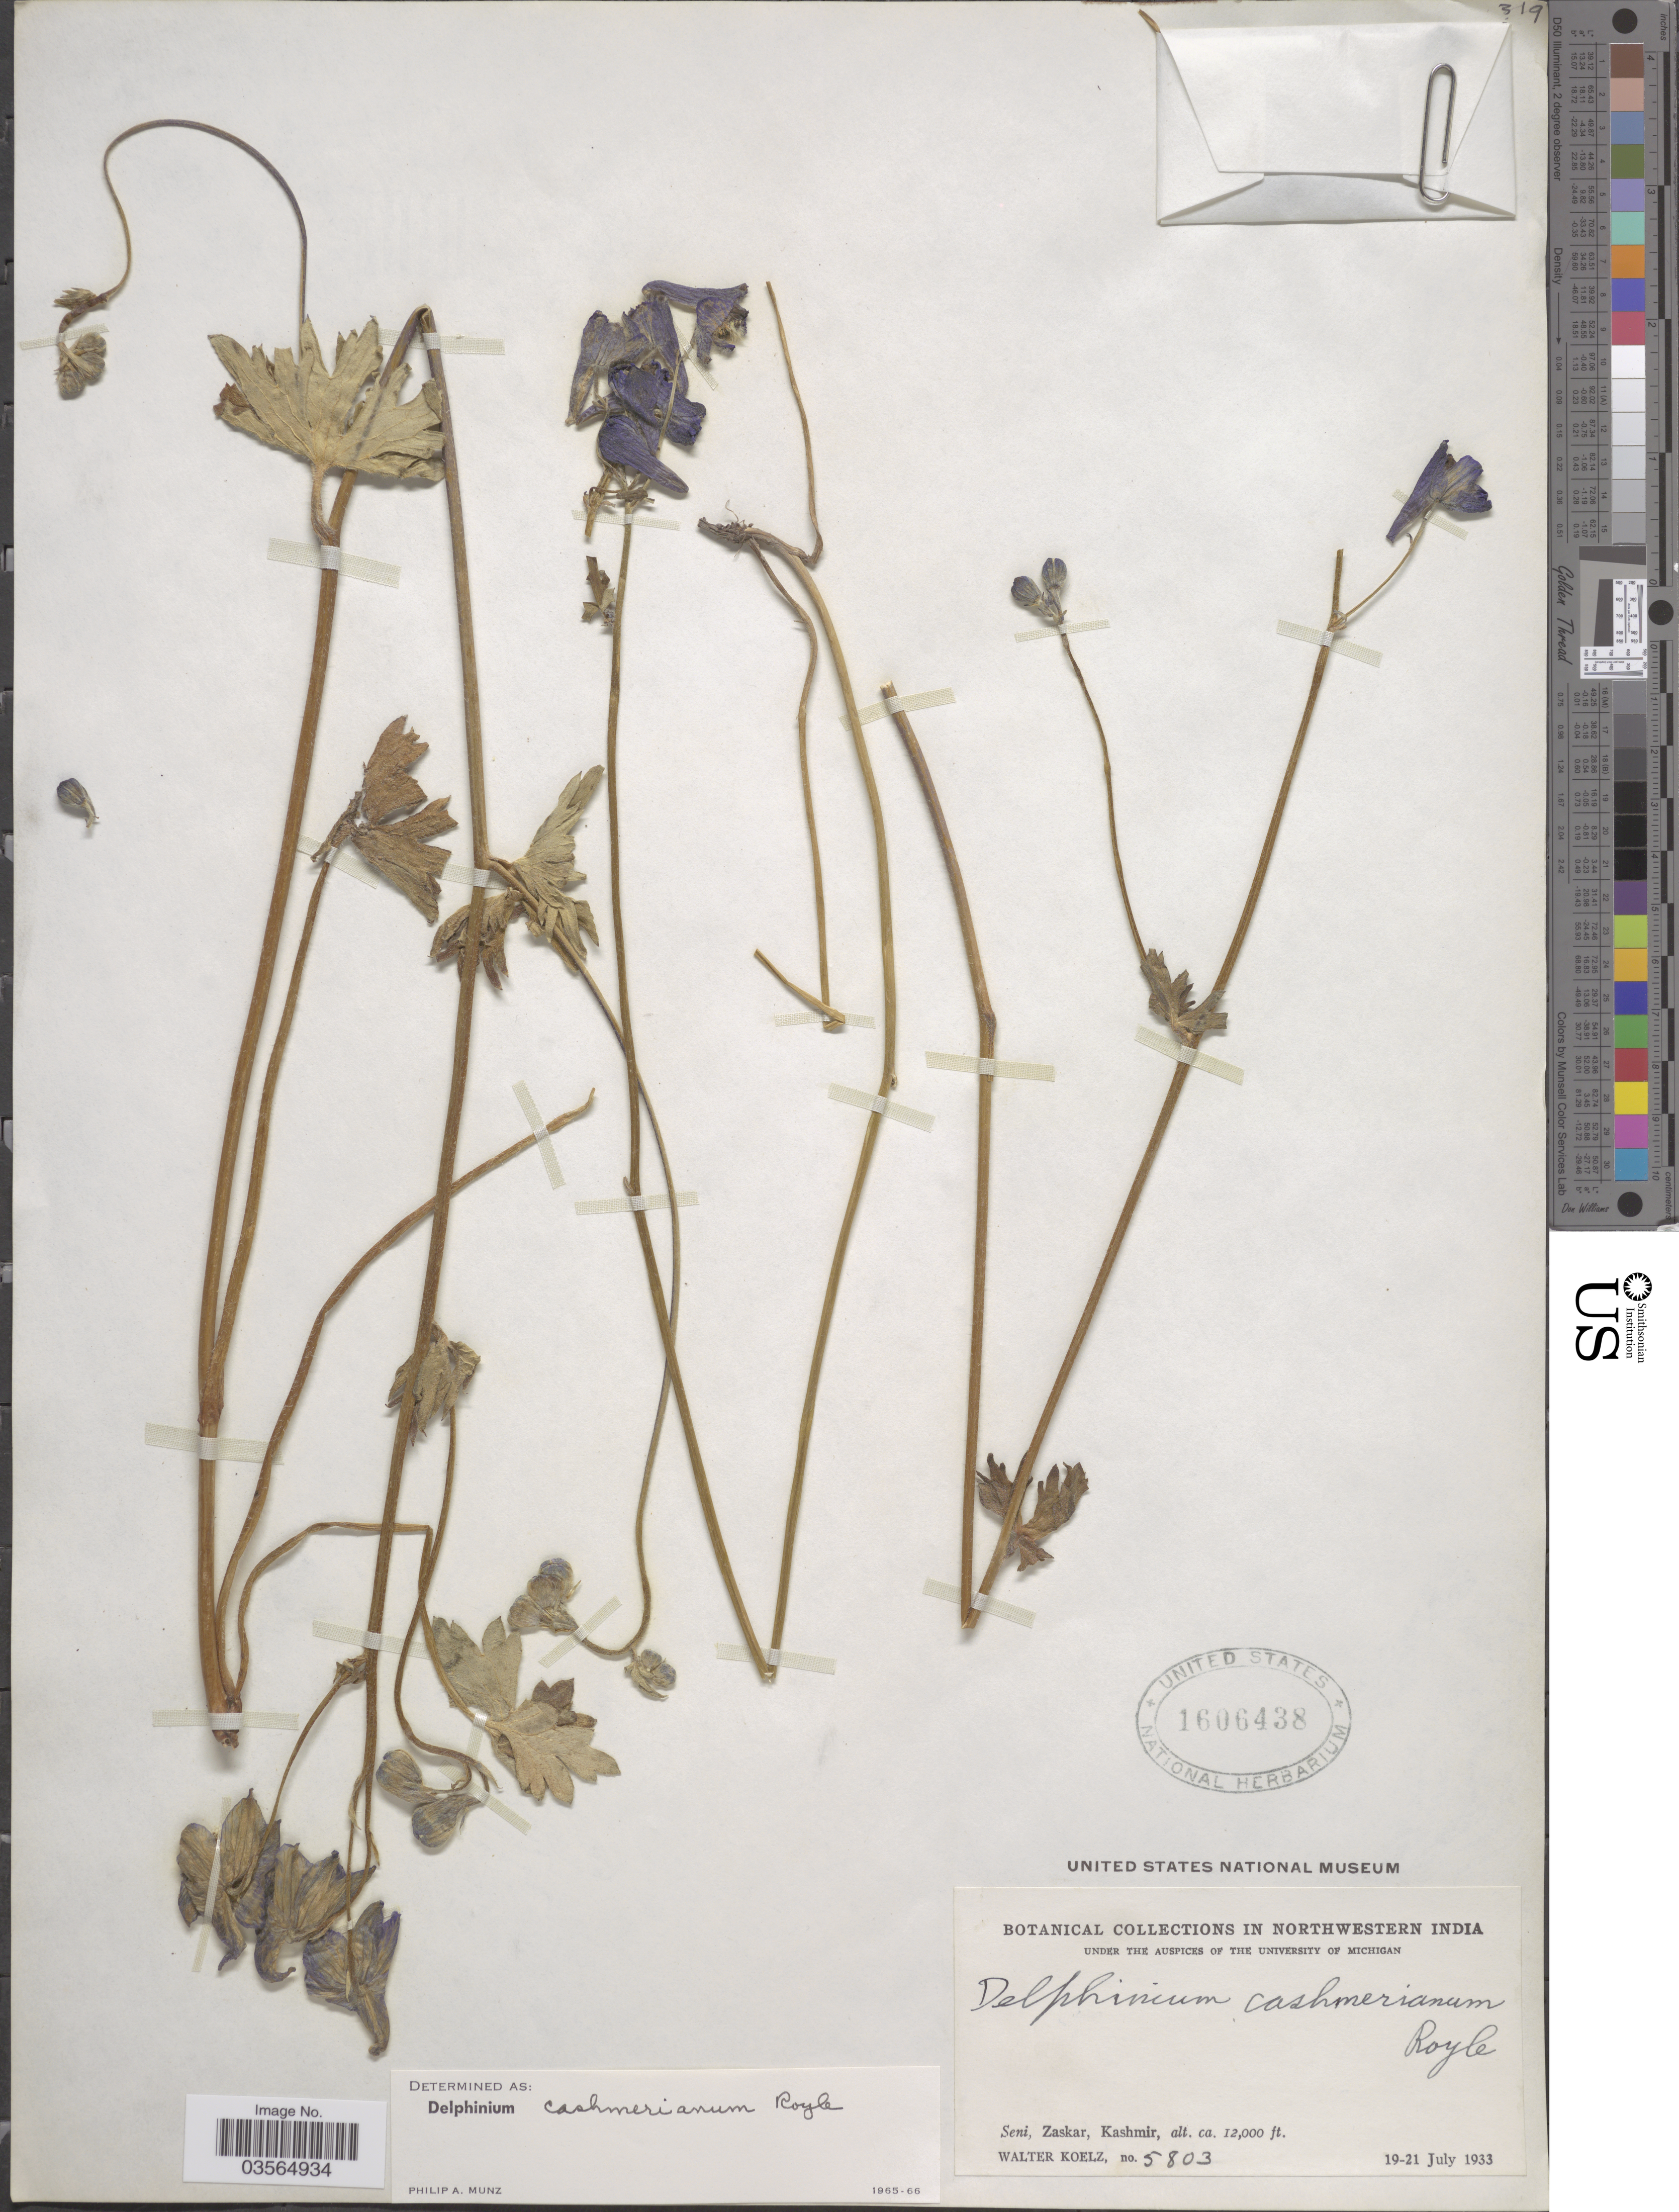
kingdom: Plantae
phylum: Tracheophyta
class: Magnoliopsida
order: Ranunculales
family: Ranunculaceae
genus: Delphinium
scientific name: Delphinium cashmerianum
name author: Royle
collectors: W. N. Koelz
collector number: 5803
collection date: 1933-07-19/1933-07-21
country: India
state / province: Jammu and Kashmir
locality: Northwestern India. Seni, Zaskar, Kashmir.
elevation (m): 3658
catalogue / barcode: US 1606438